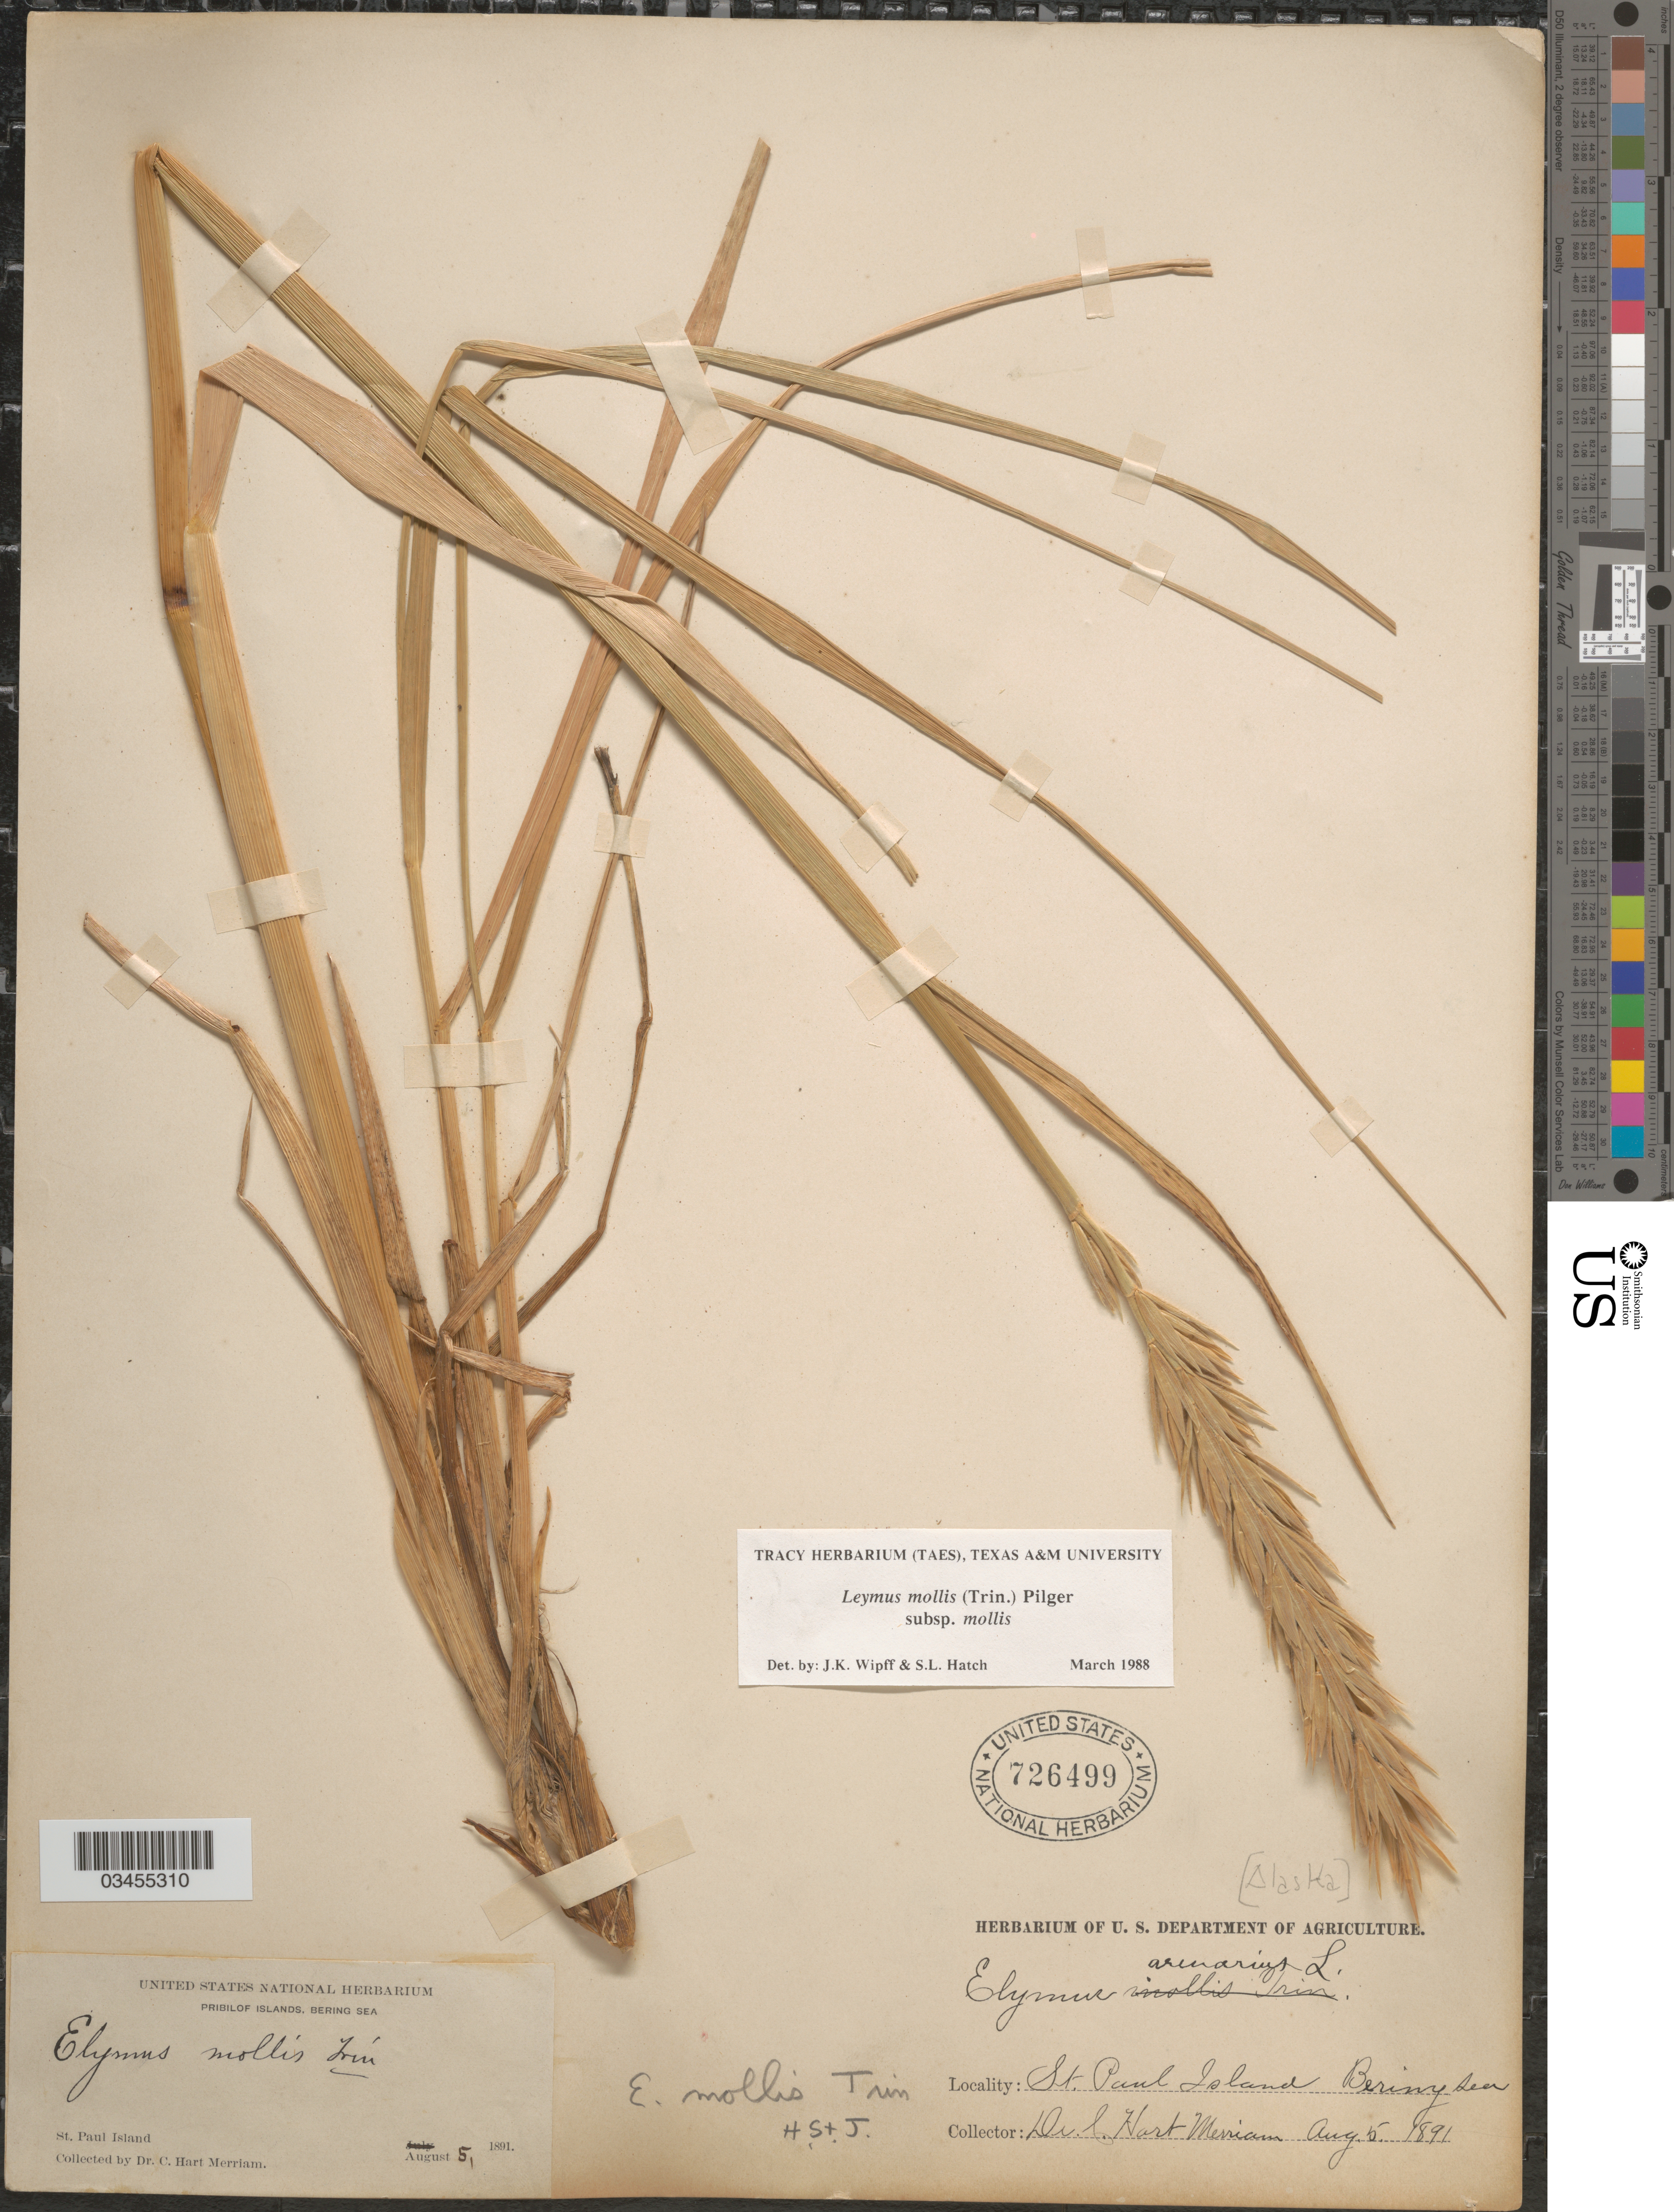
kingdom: Plantae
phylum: Tracheophyta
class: Liliopsida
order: Poales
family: Poaceae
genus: Leymus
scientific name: Leymus mollis subsp. mollis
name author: (Trin.) Pilg.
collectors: C. Merriam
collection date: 1891-08-05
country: United States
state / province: Alaska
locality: Pribilof Islands, Bering Sea. St. Paul Island.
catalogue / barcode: US 726499